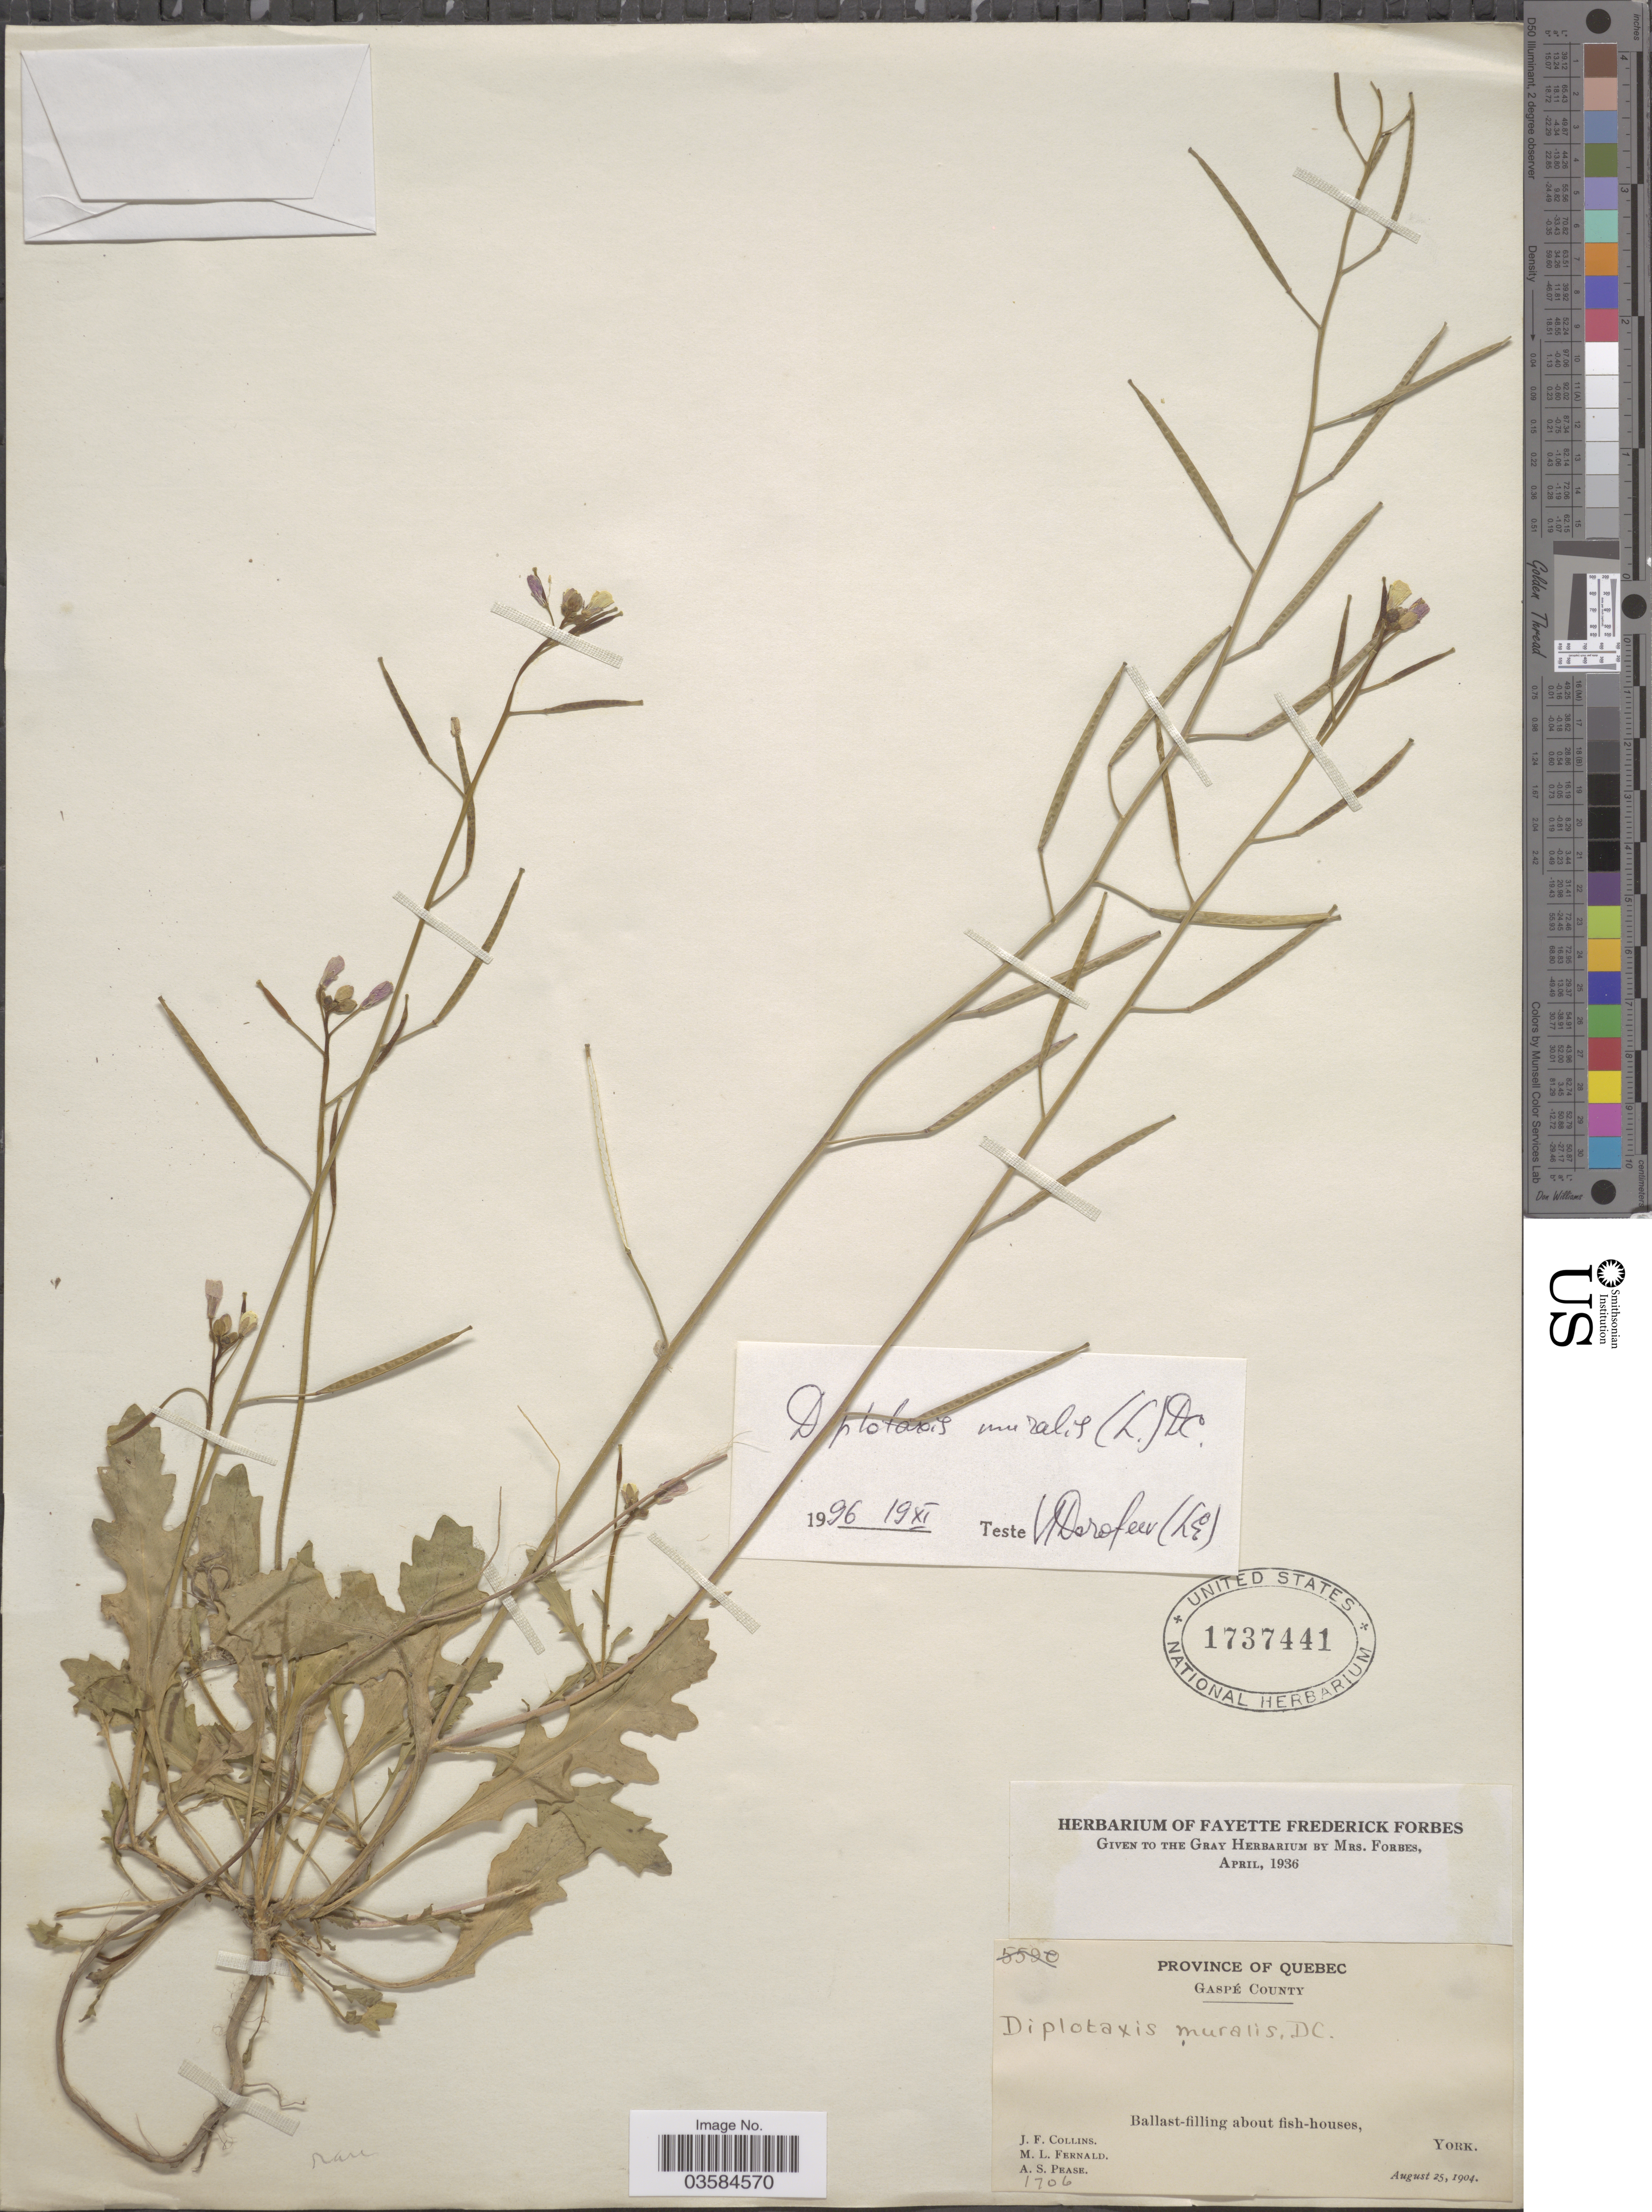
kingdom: Plantae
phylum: Tracheophyta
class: Magnoliopsida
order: Brassicales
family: Brassicaceae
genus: Diplotaxis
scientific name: Diplotaxis muralis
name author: (L.) DC.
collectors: J. Collins, M. L. Fernald & A. S. Pease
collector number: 1706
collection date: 1904-08-25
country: Canada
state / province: Quebec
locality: Gaspé County. Ballas-filling about fish-houses, York.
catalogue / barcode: US 1737441